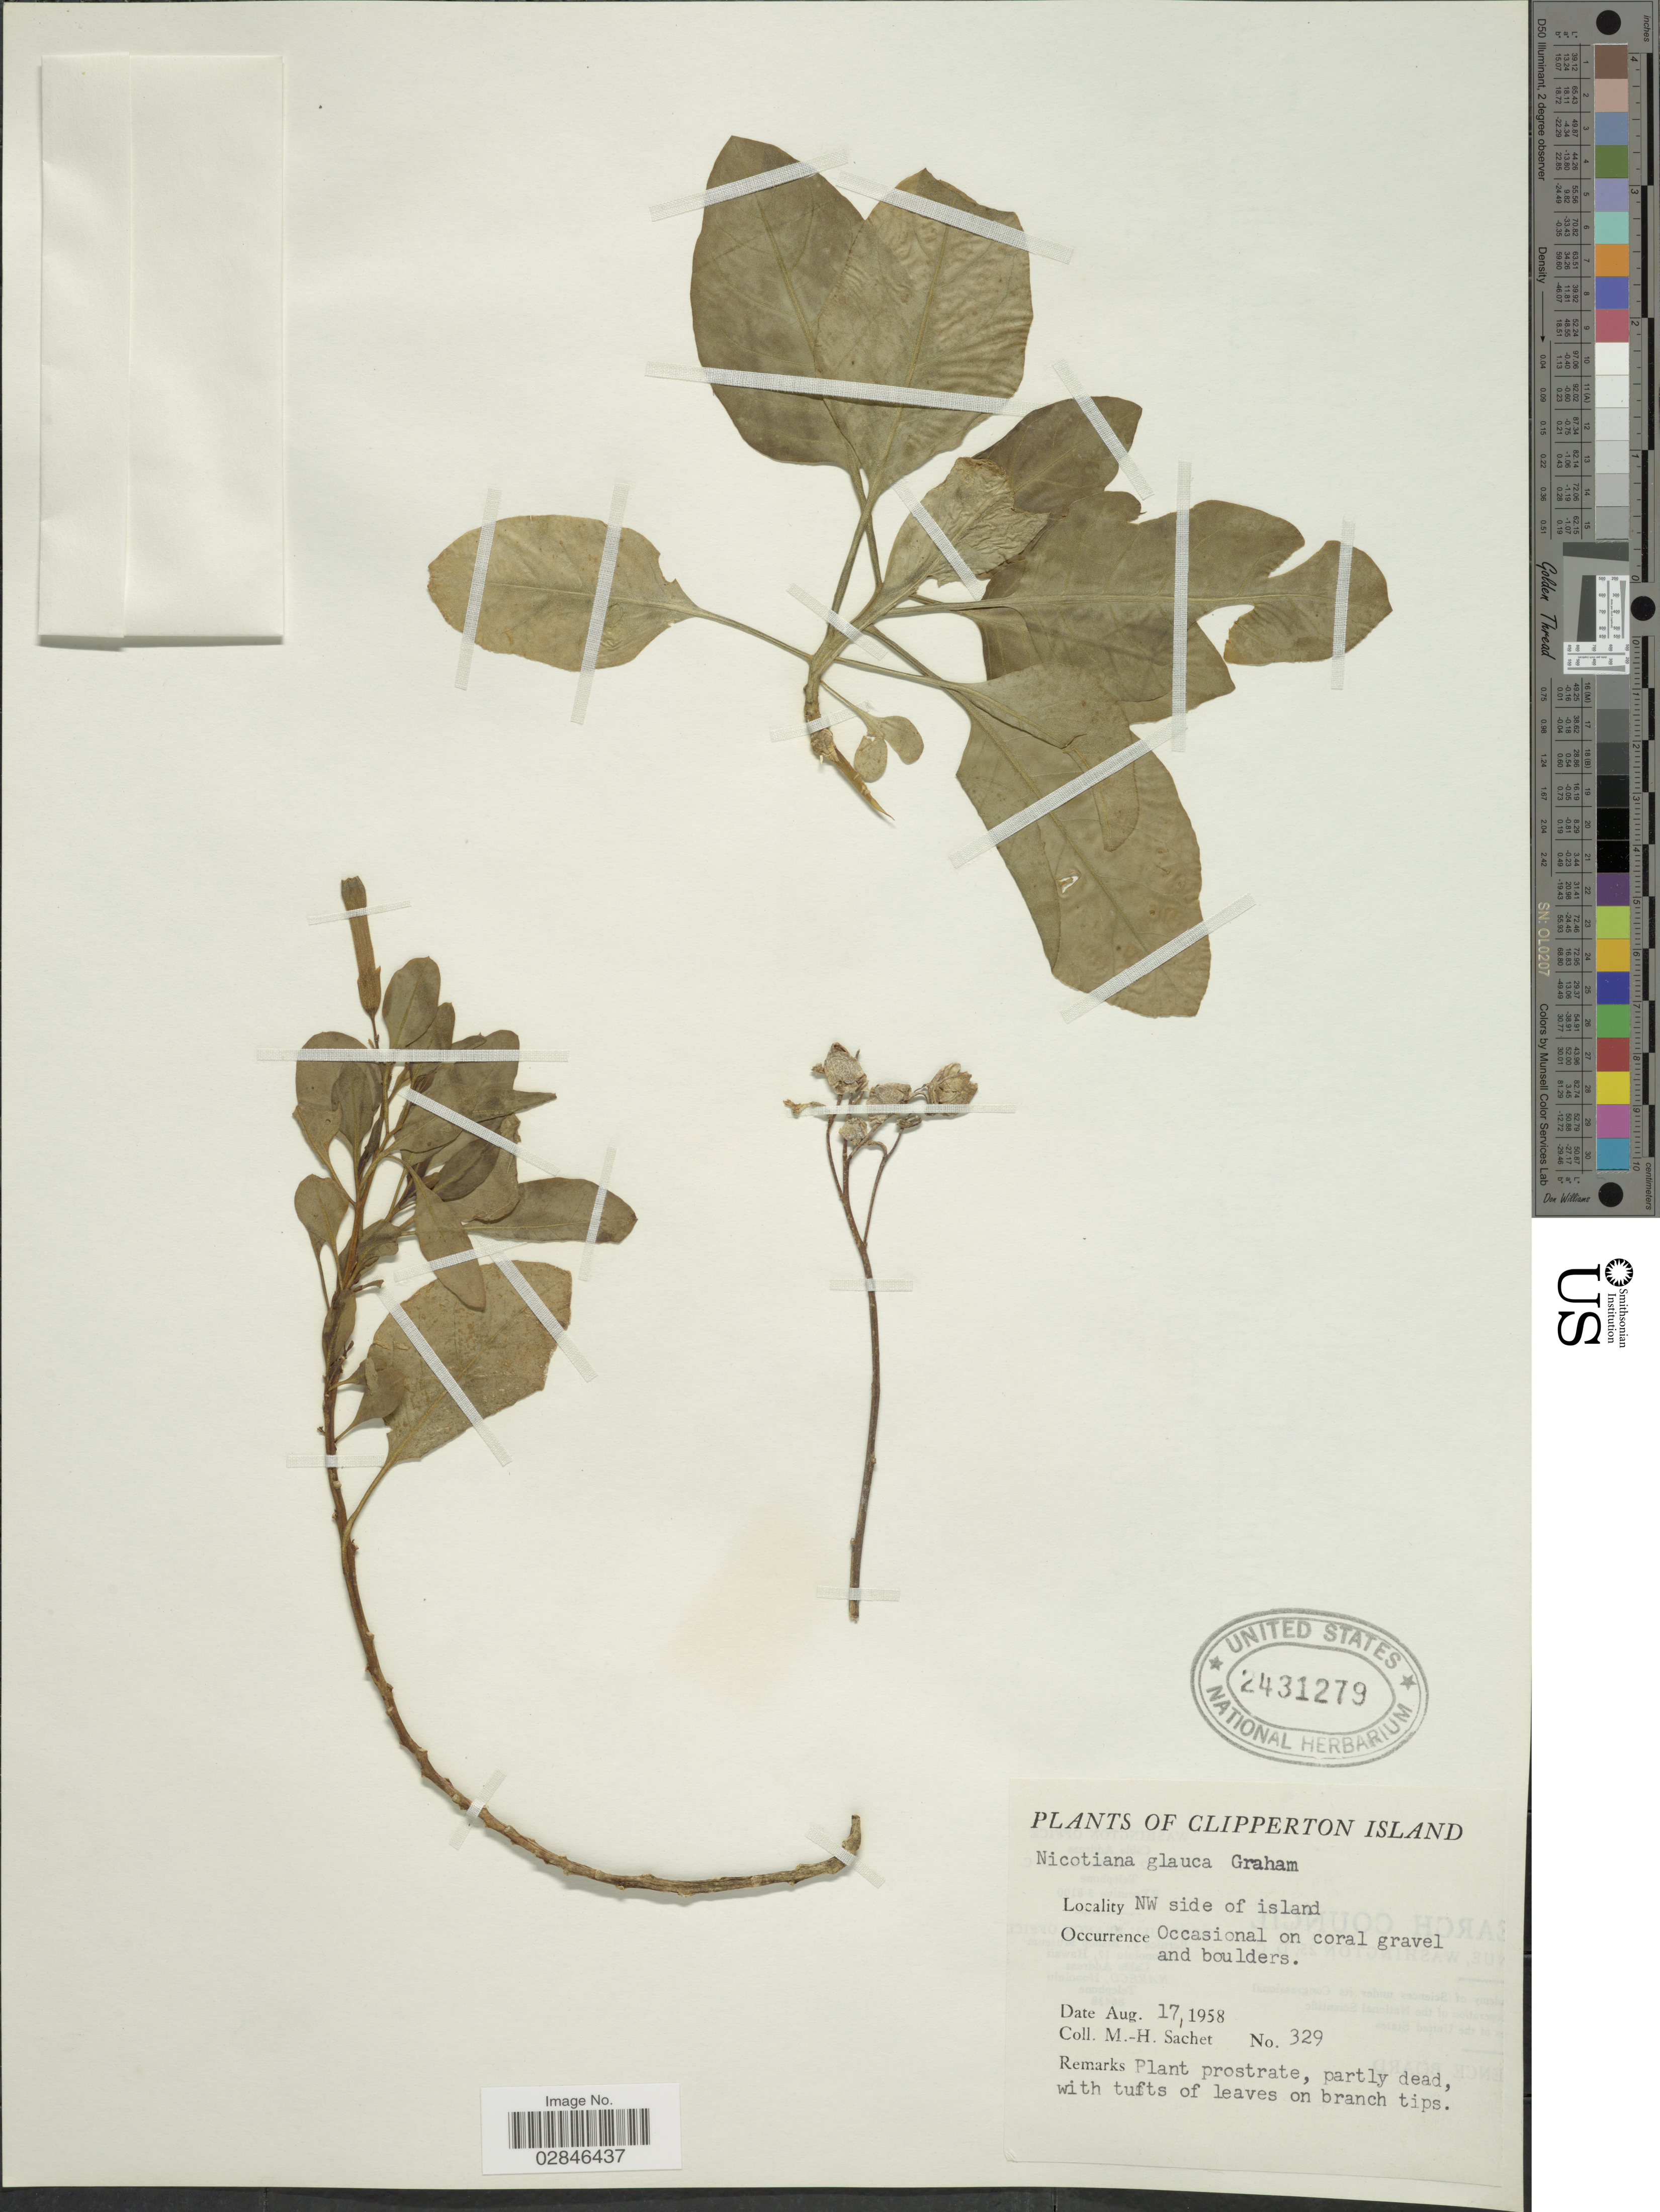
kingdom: Plantae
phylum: Tracheophyta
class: Magnoliopsida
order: Solanales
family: Solanaceae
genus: Nicotiana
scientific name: Nicotiana glauca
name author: Graham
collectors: M.-H. Sachet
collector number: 329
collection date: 1958-08-17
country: Central Am. Pac. Islands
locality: Clipperton island.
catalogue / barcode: US 2431279